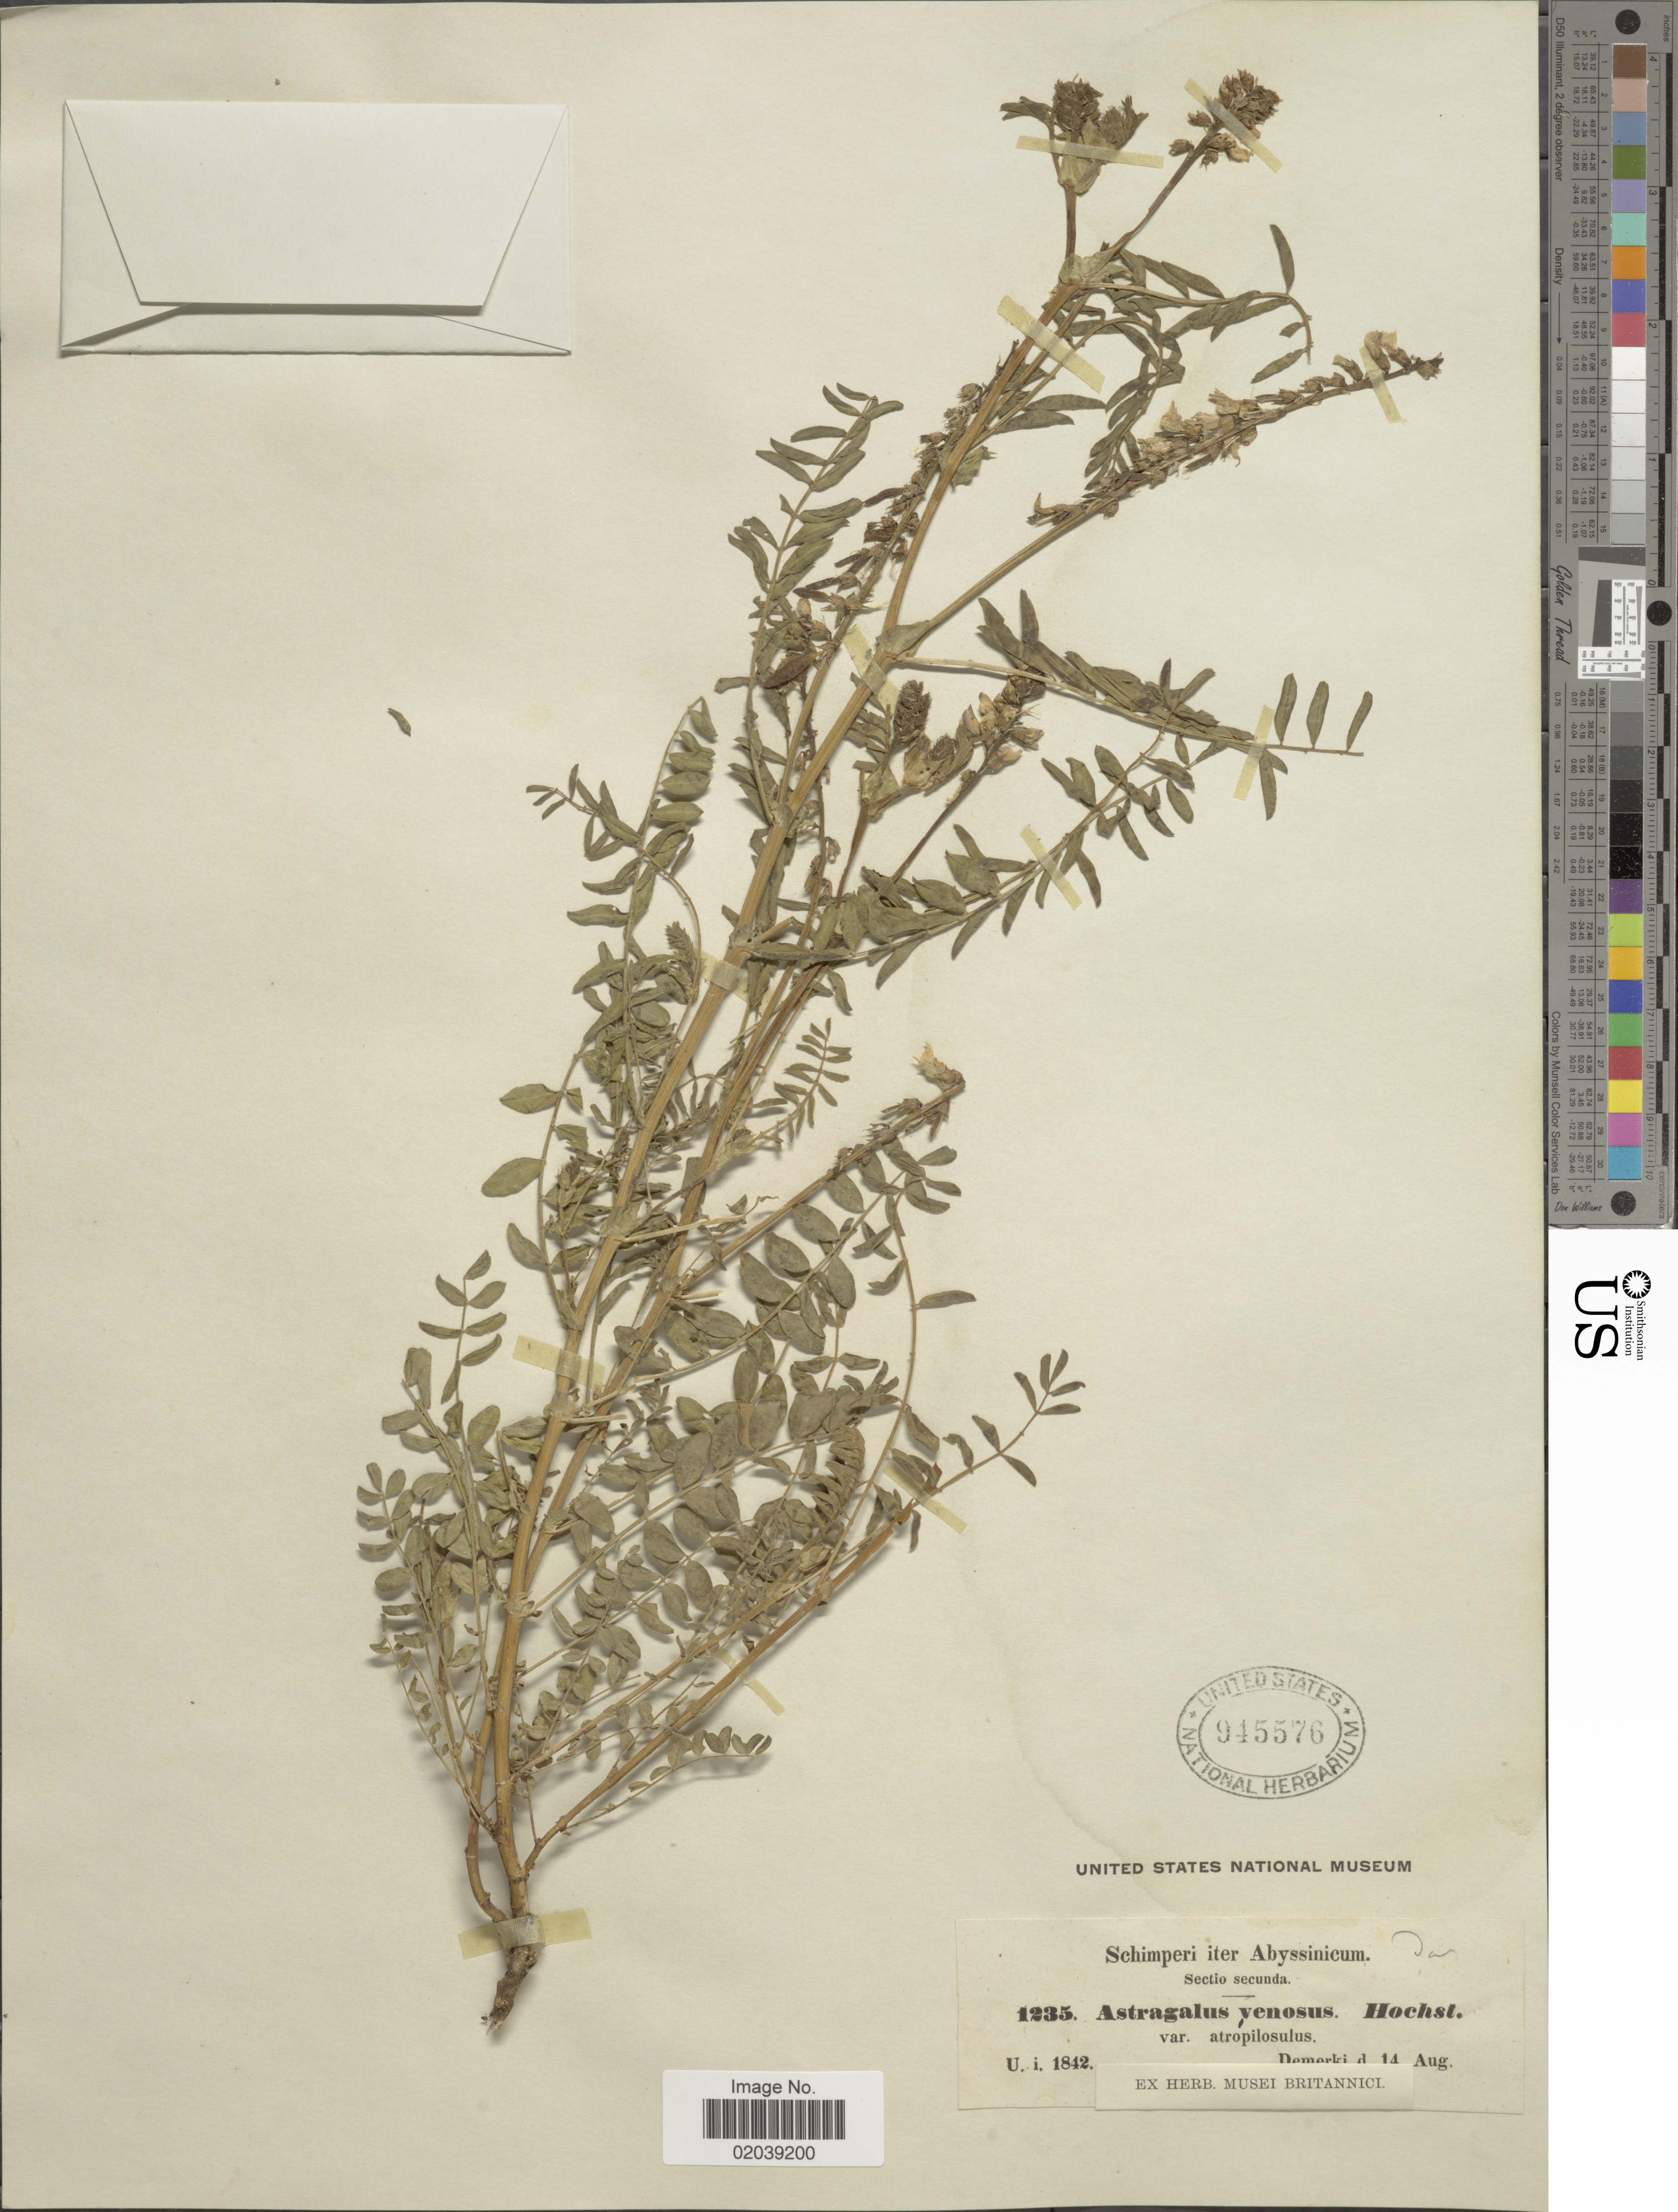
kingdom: Plantae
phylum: Tracheophyta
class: Magnoliopsida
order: Fabales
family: Fabaceae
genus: Astragalus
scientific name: Astragalus venosus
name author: (Hochst.) A. Rich.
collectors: -. Schimper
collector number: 1235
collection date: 1842-08-14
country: Eritrea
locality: Abyssinicum [interpreted]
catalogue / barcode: US 945576